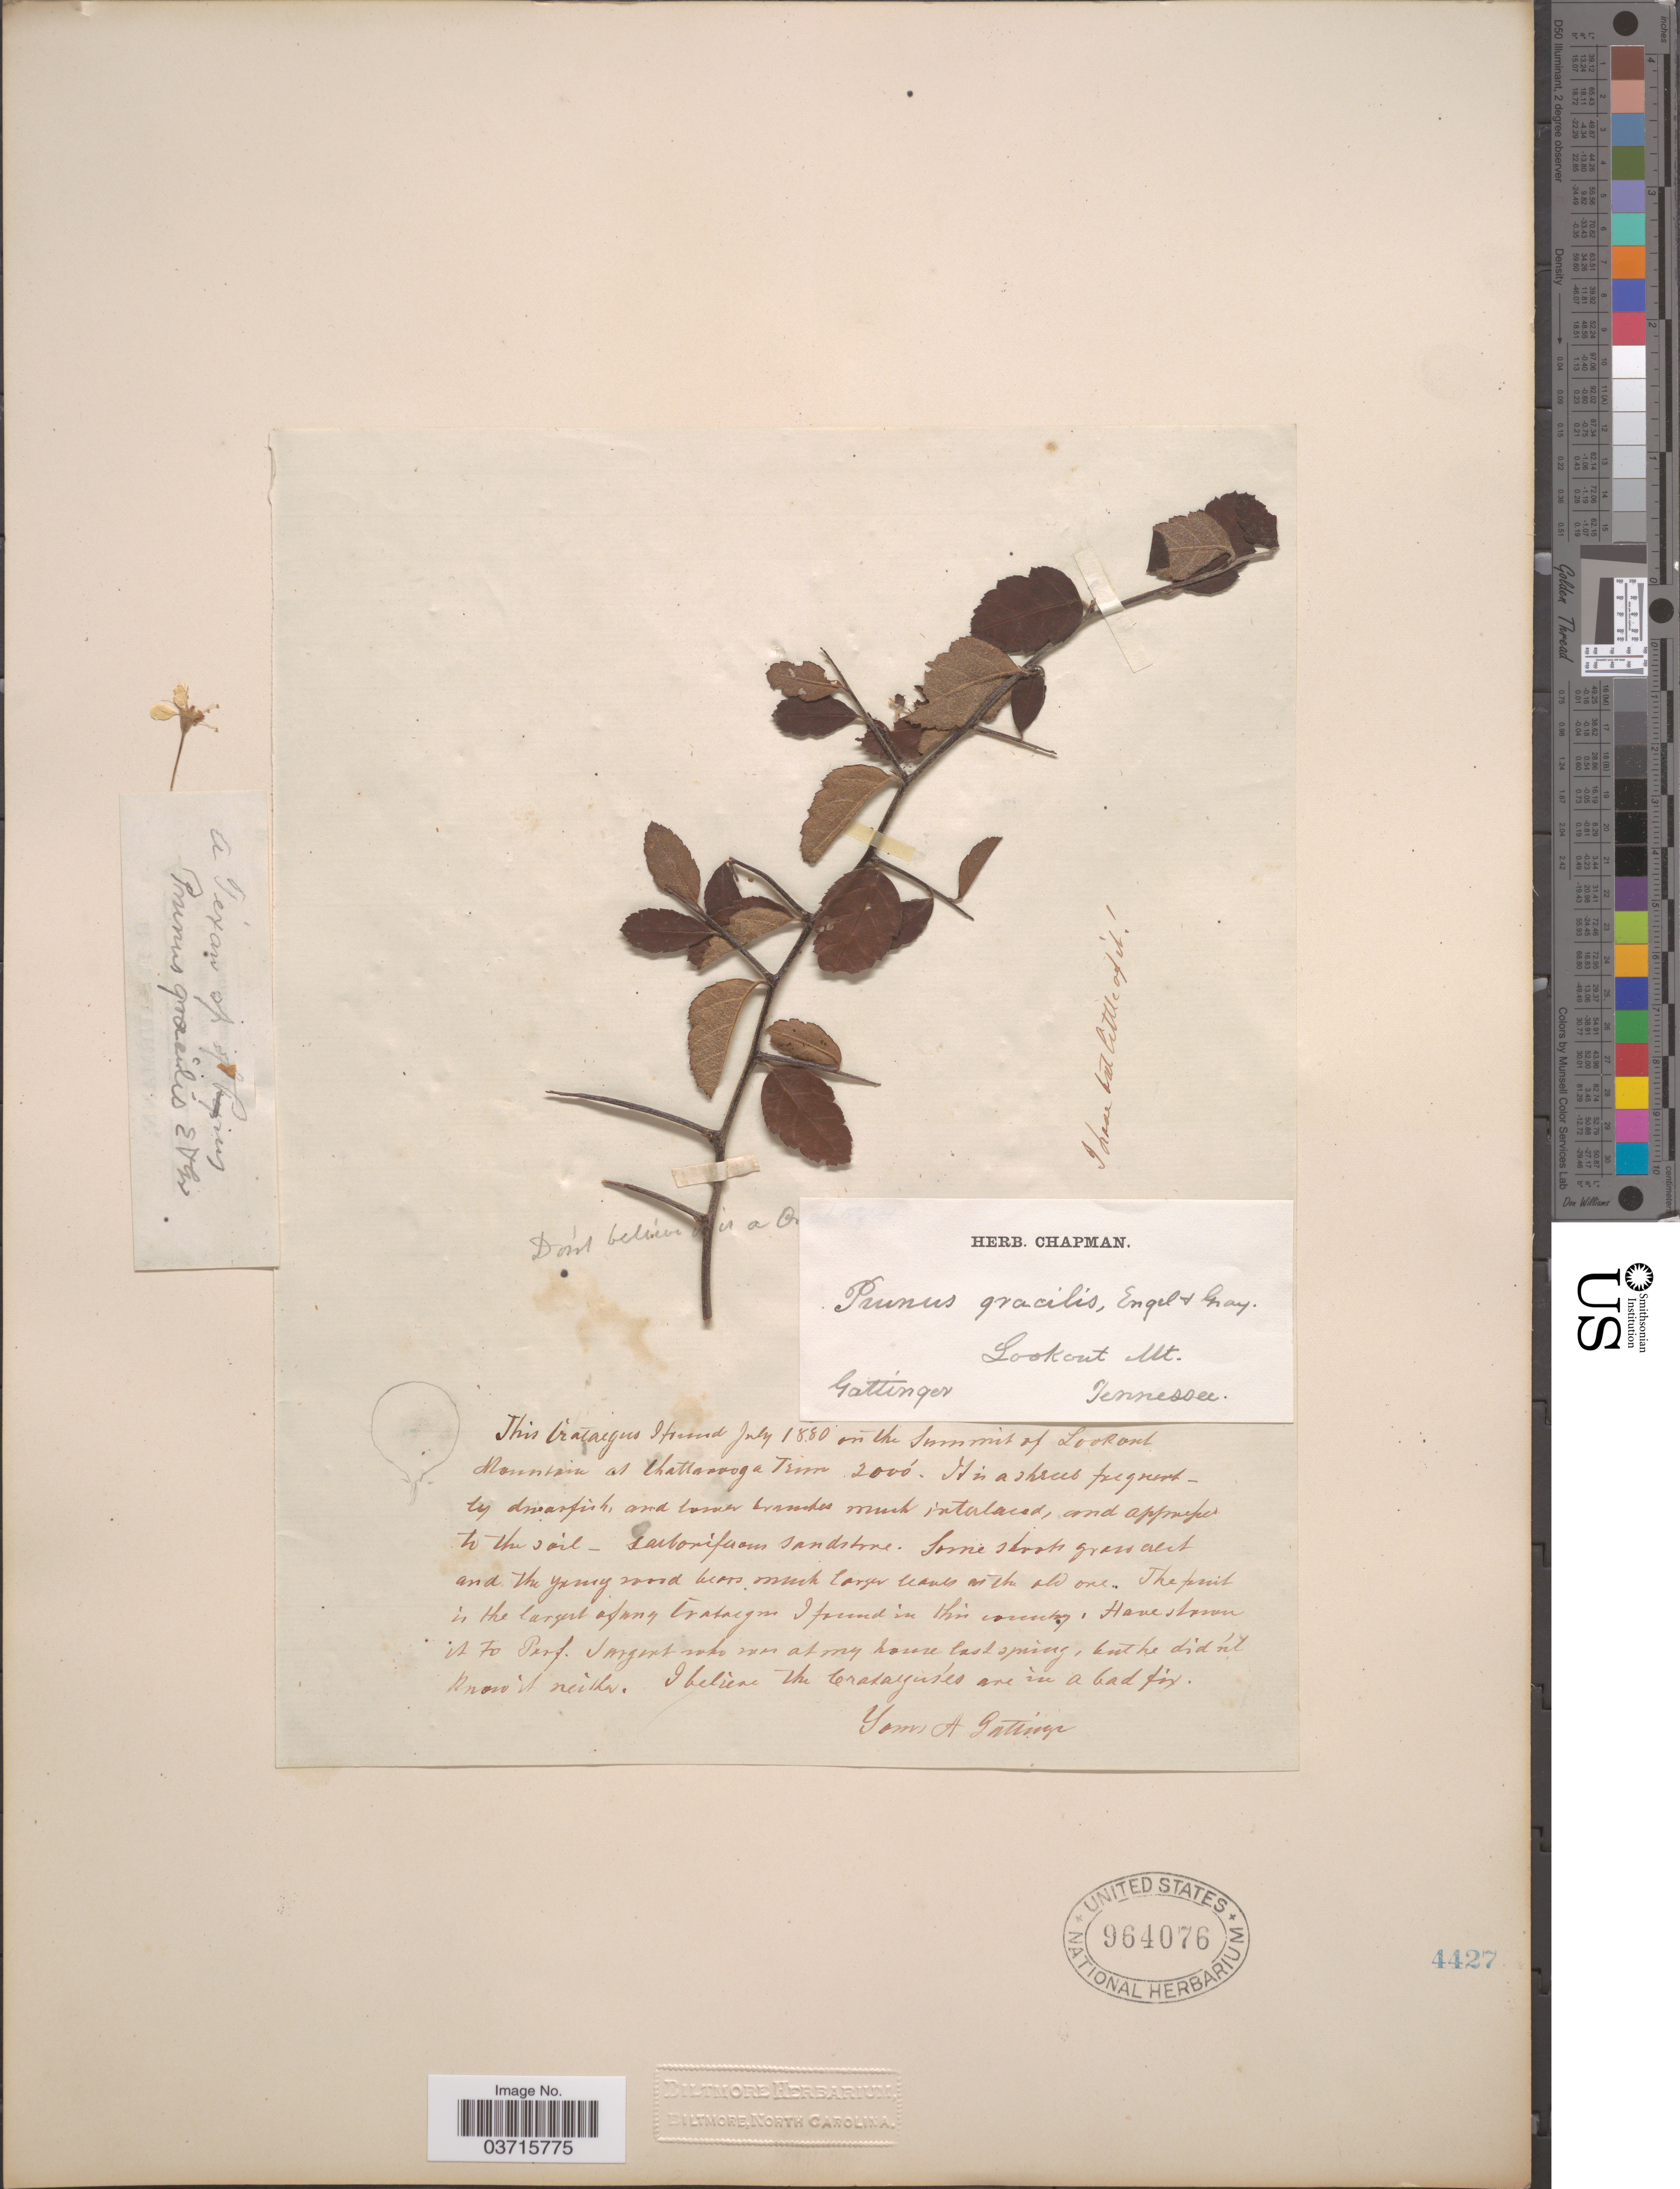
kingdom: Plantae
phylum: Tracheophyta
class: Magnoliopsida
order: Rosales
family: Rosaceae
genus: Prunus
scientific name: Prunus gracilis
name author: Engelm. & A. Gray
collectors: Gattinger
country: United States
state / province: Tennessee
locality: Lookout Mt.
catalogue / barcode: US 964076